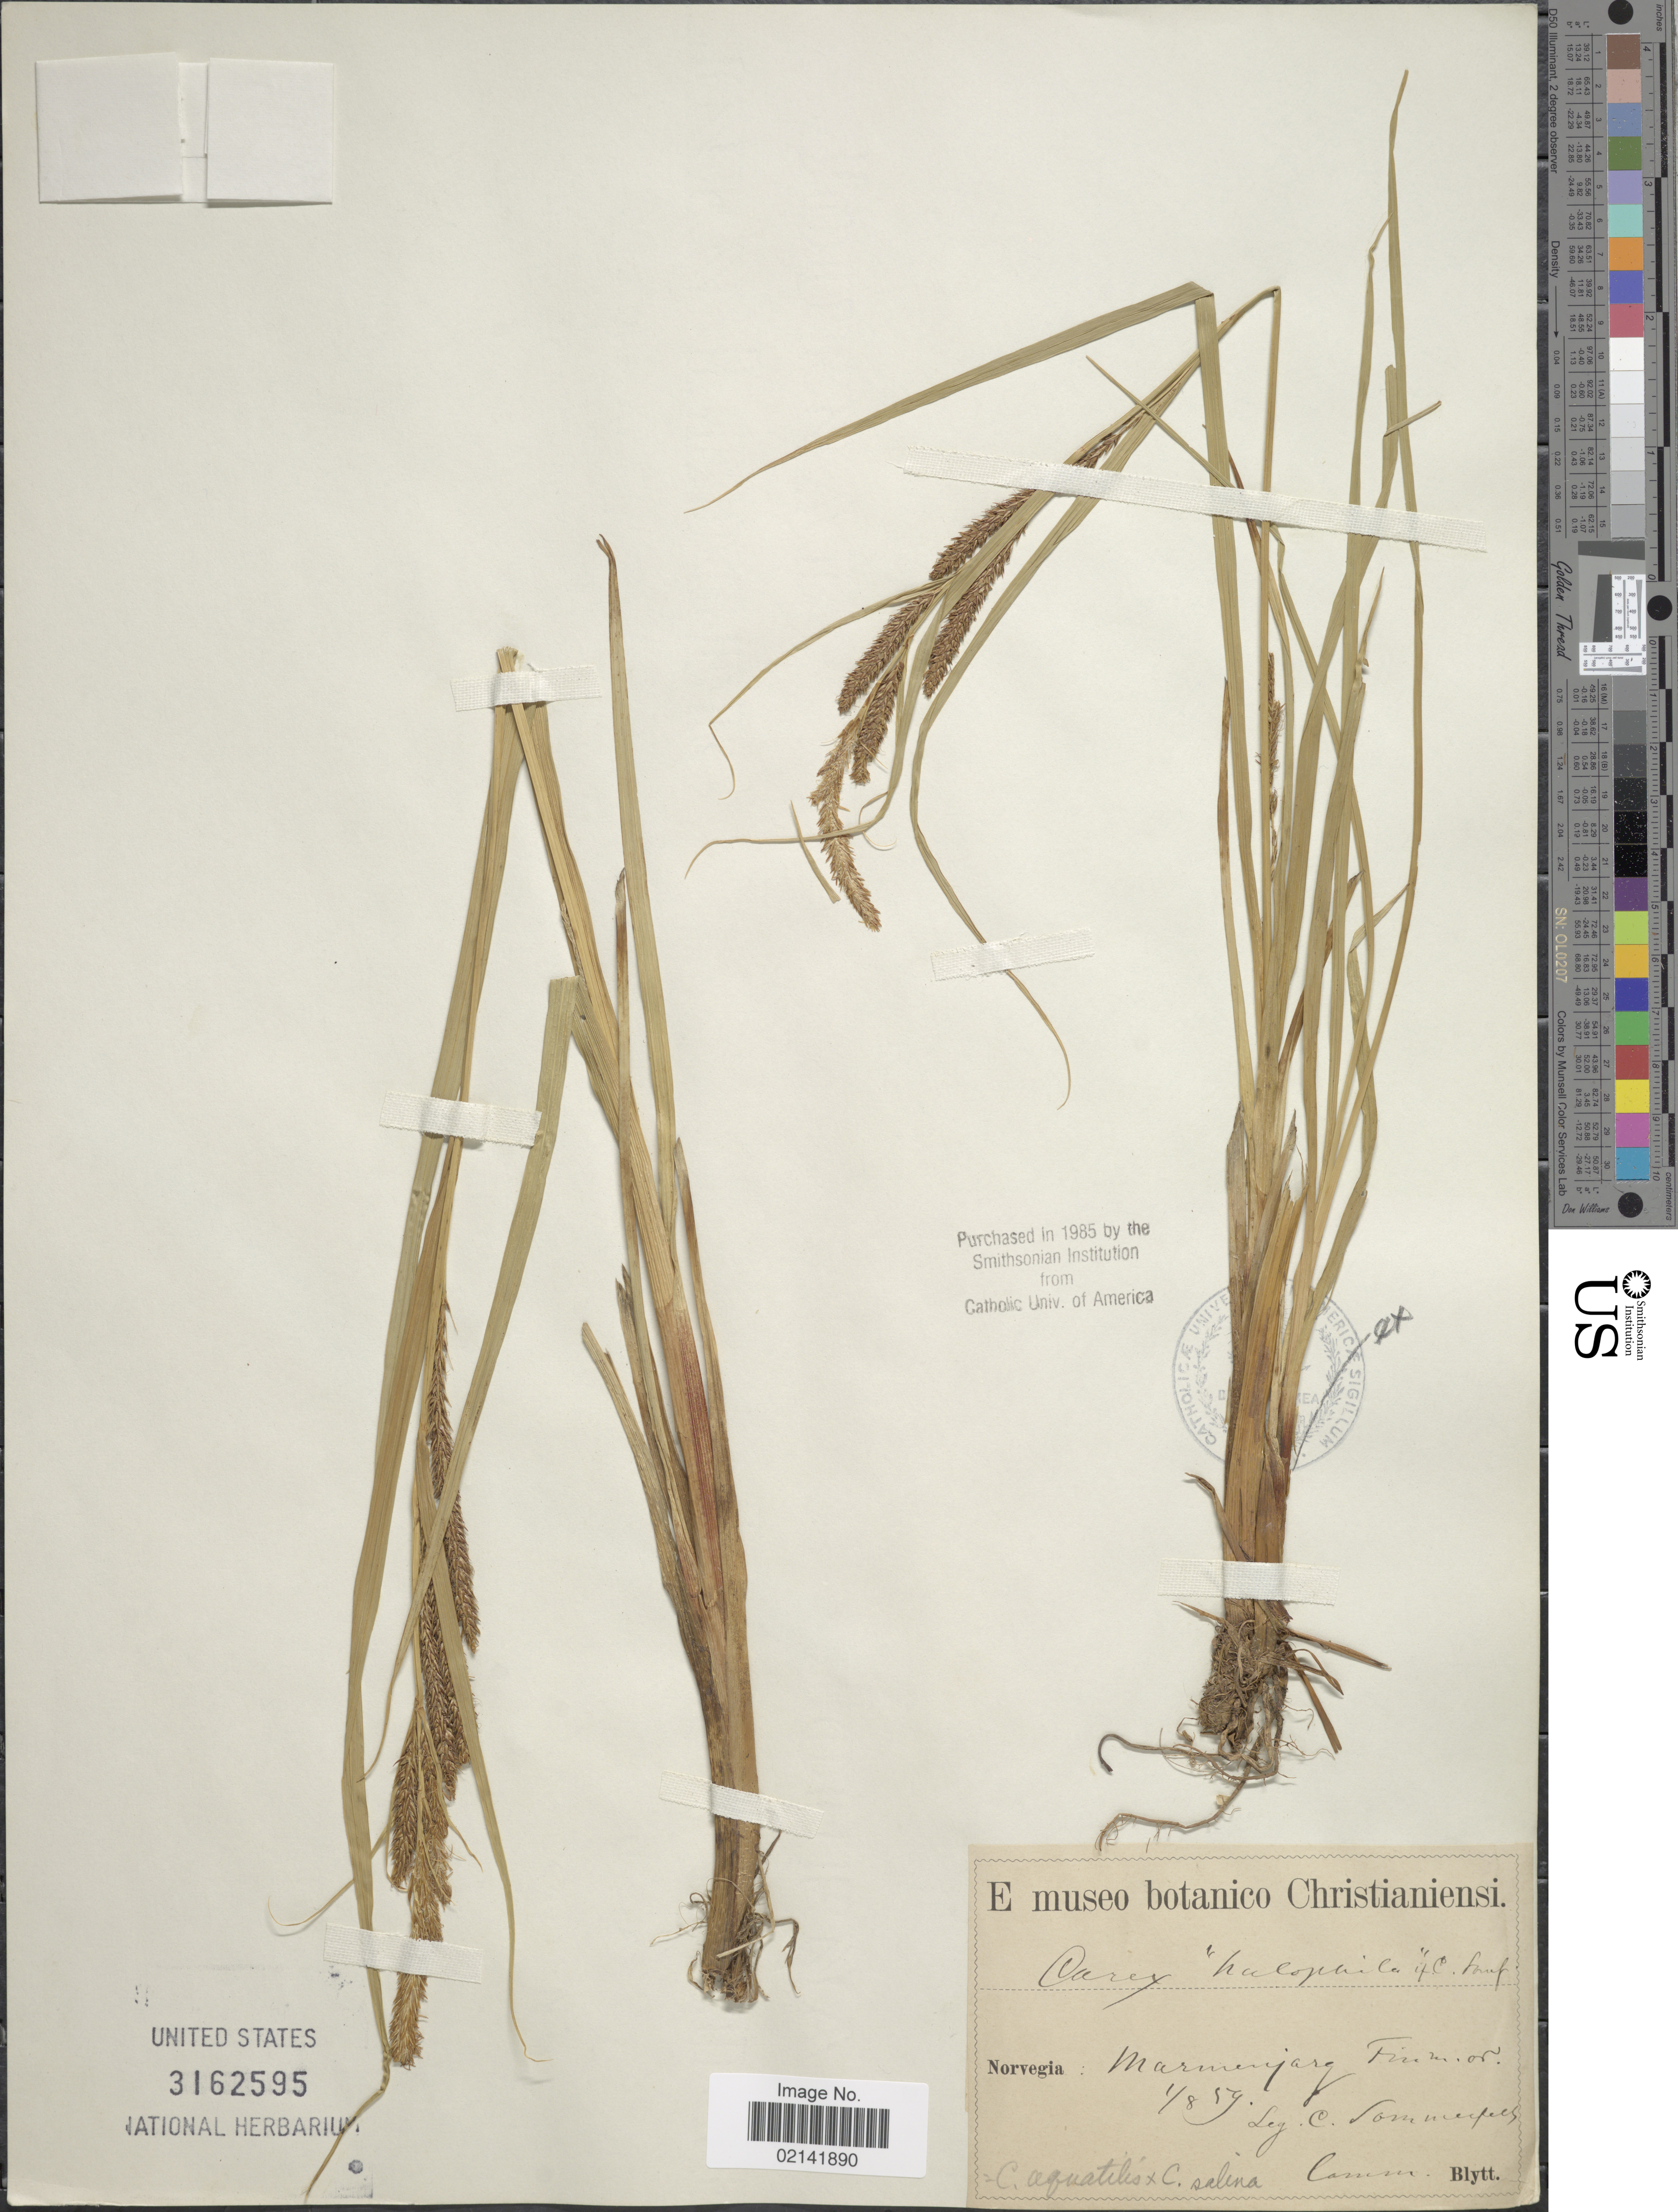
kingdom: Plantae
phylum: Tracheophyta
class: Liliopsida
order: Poales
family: Cyperaceae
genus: Carex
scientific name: Carex aquatilis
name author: Wahlenb.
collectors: C. Sommerfeld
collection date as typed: Transcribed d/m/y: 1/8/59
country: Norway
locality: Norvegia: Marmenjarg Finmar.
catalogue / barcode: US 3162595